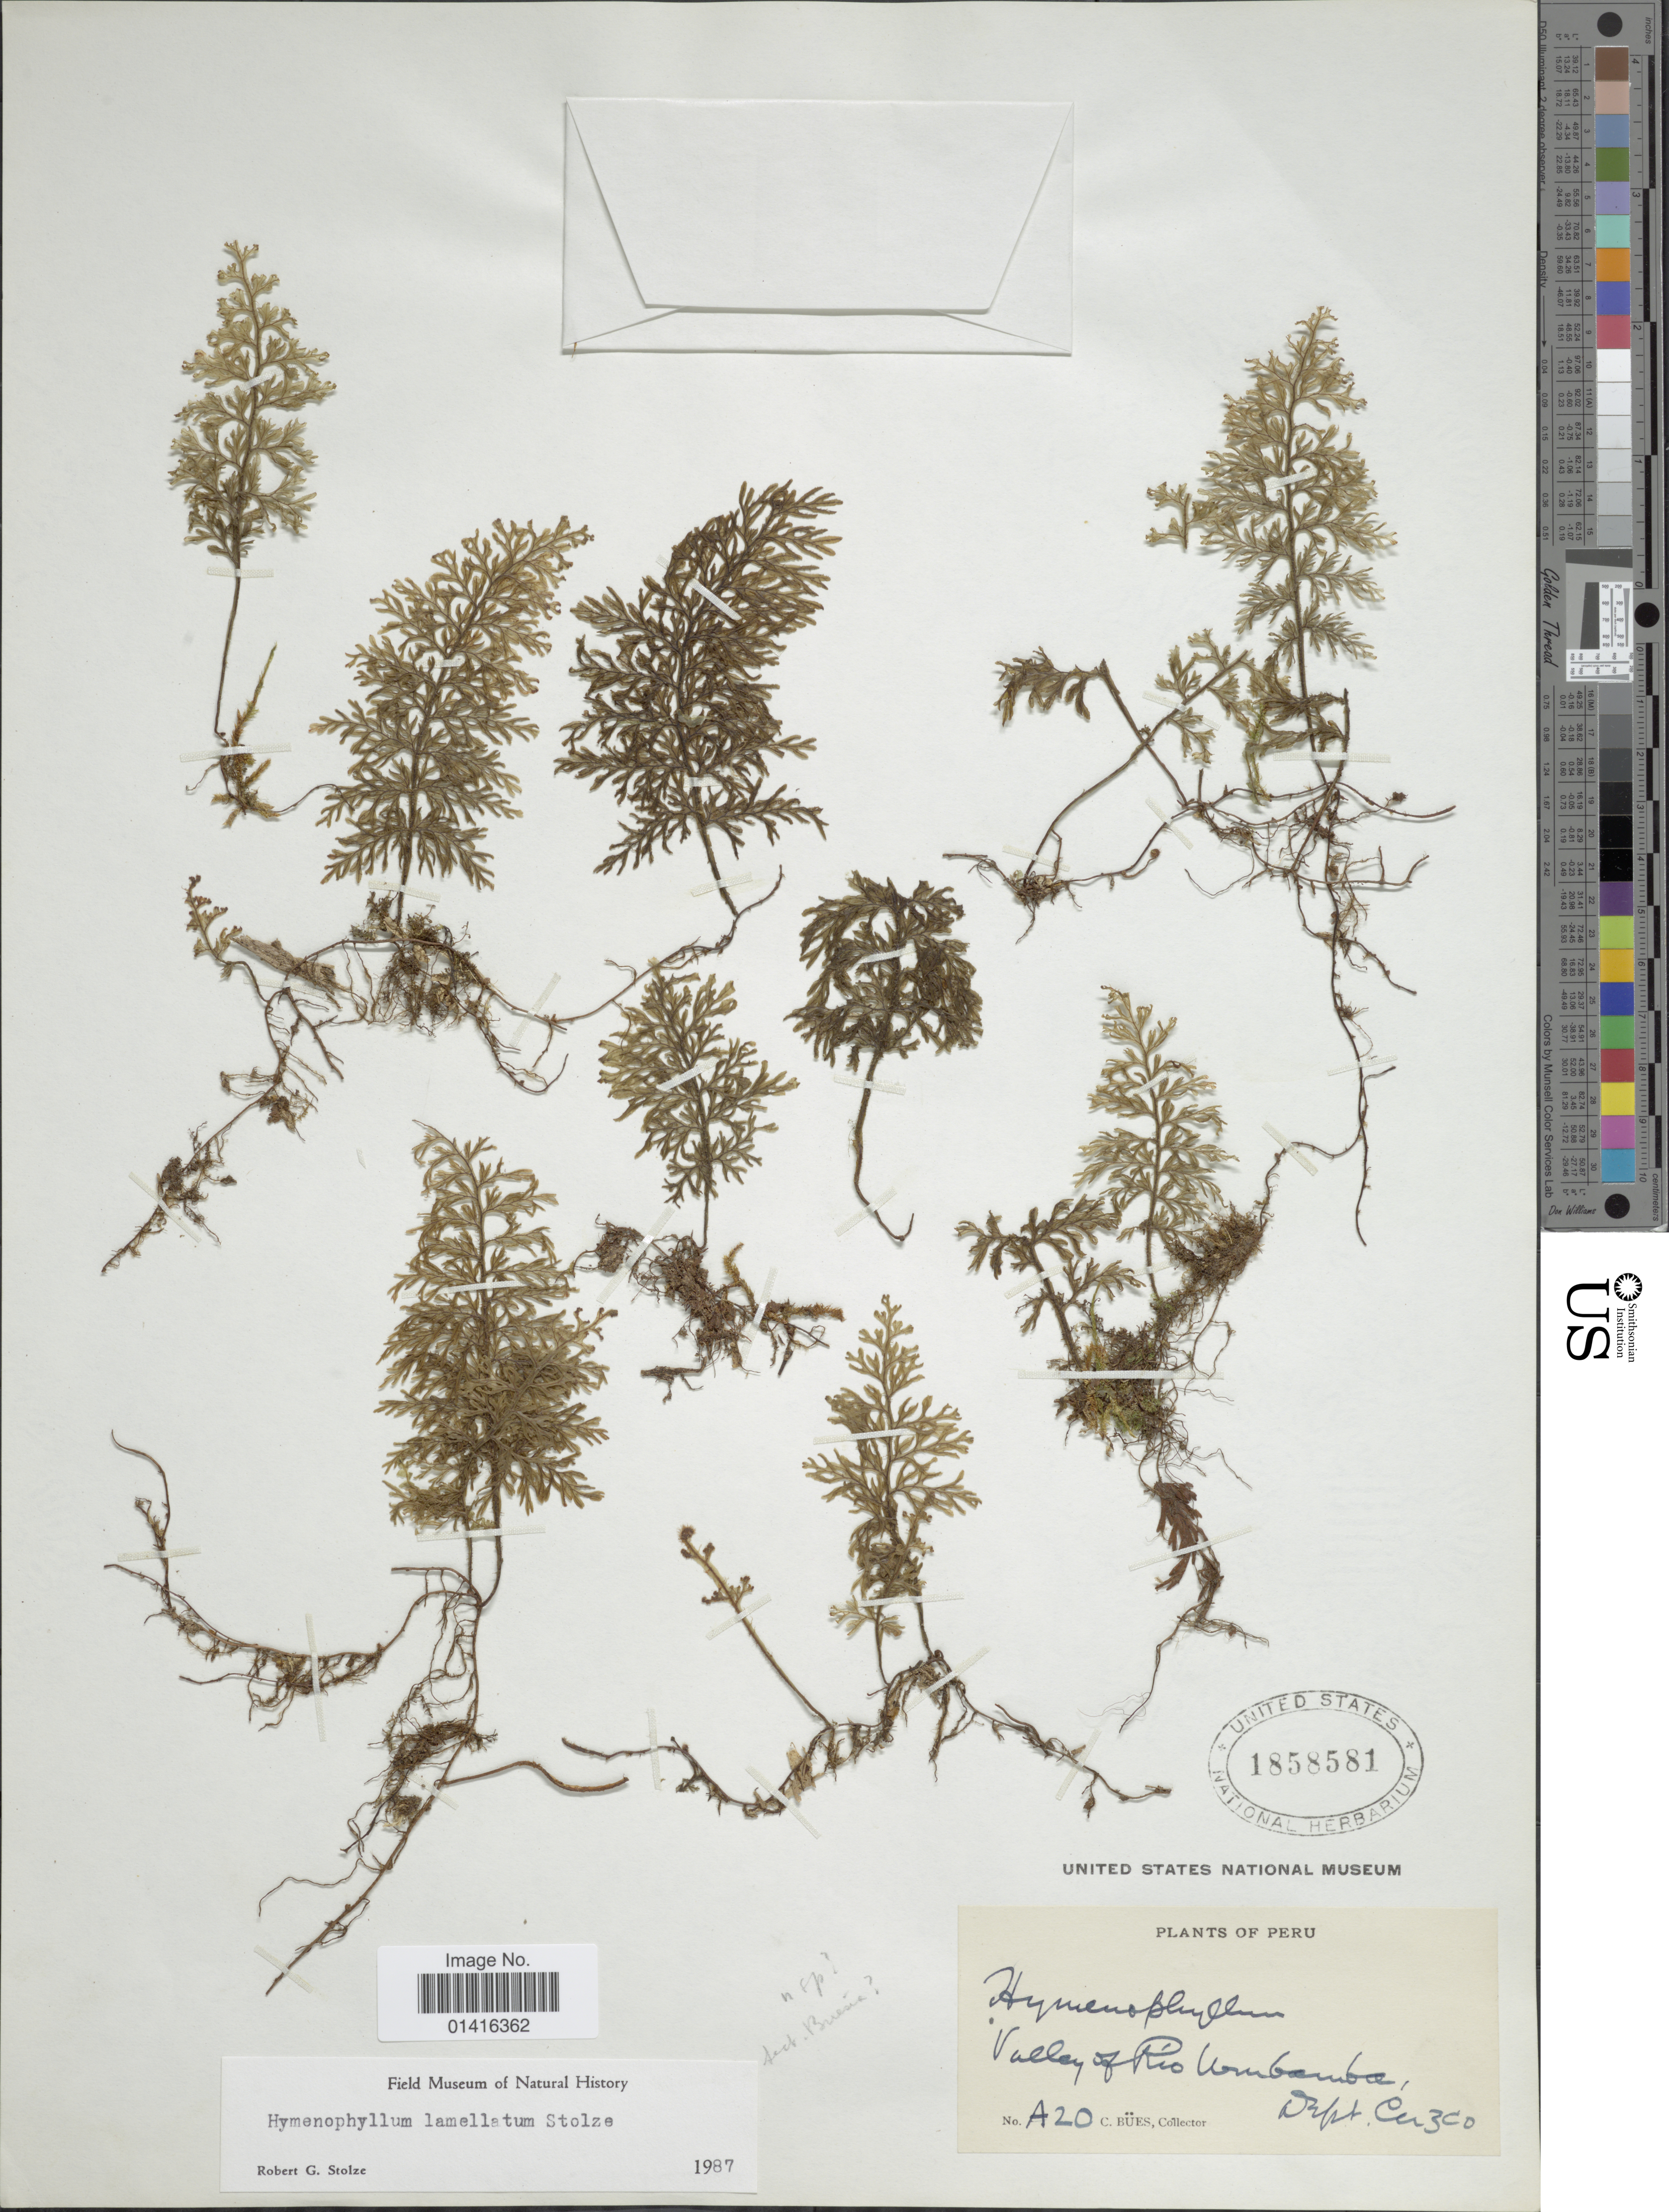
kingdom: Plantae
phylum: Tracheophyta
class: Polypodiopsida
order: Hymenophyllales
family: Hymenophyllaceae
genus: Hymenophyllum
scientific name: Hymenophyllum lamellatum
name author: Stolze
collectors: C. Bues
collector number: A20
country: Peru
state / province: Cusco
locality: Valley of Rio Urubamba. Dept. Cusco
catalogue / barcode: US 1858581